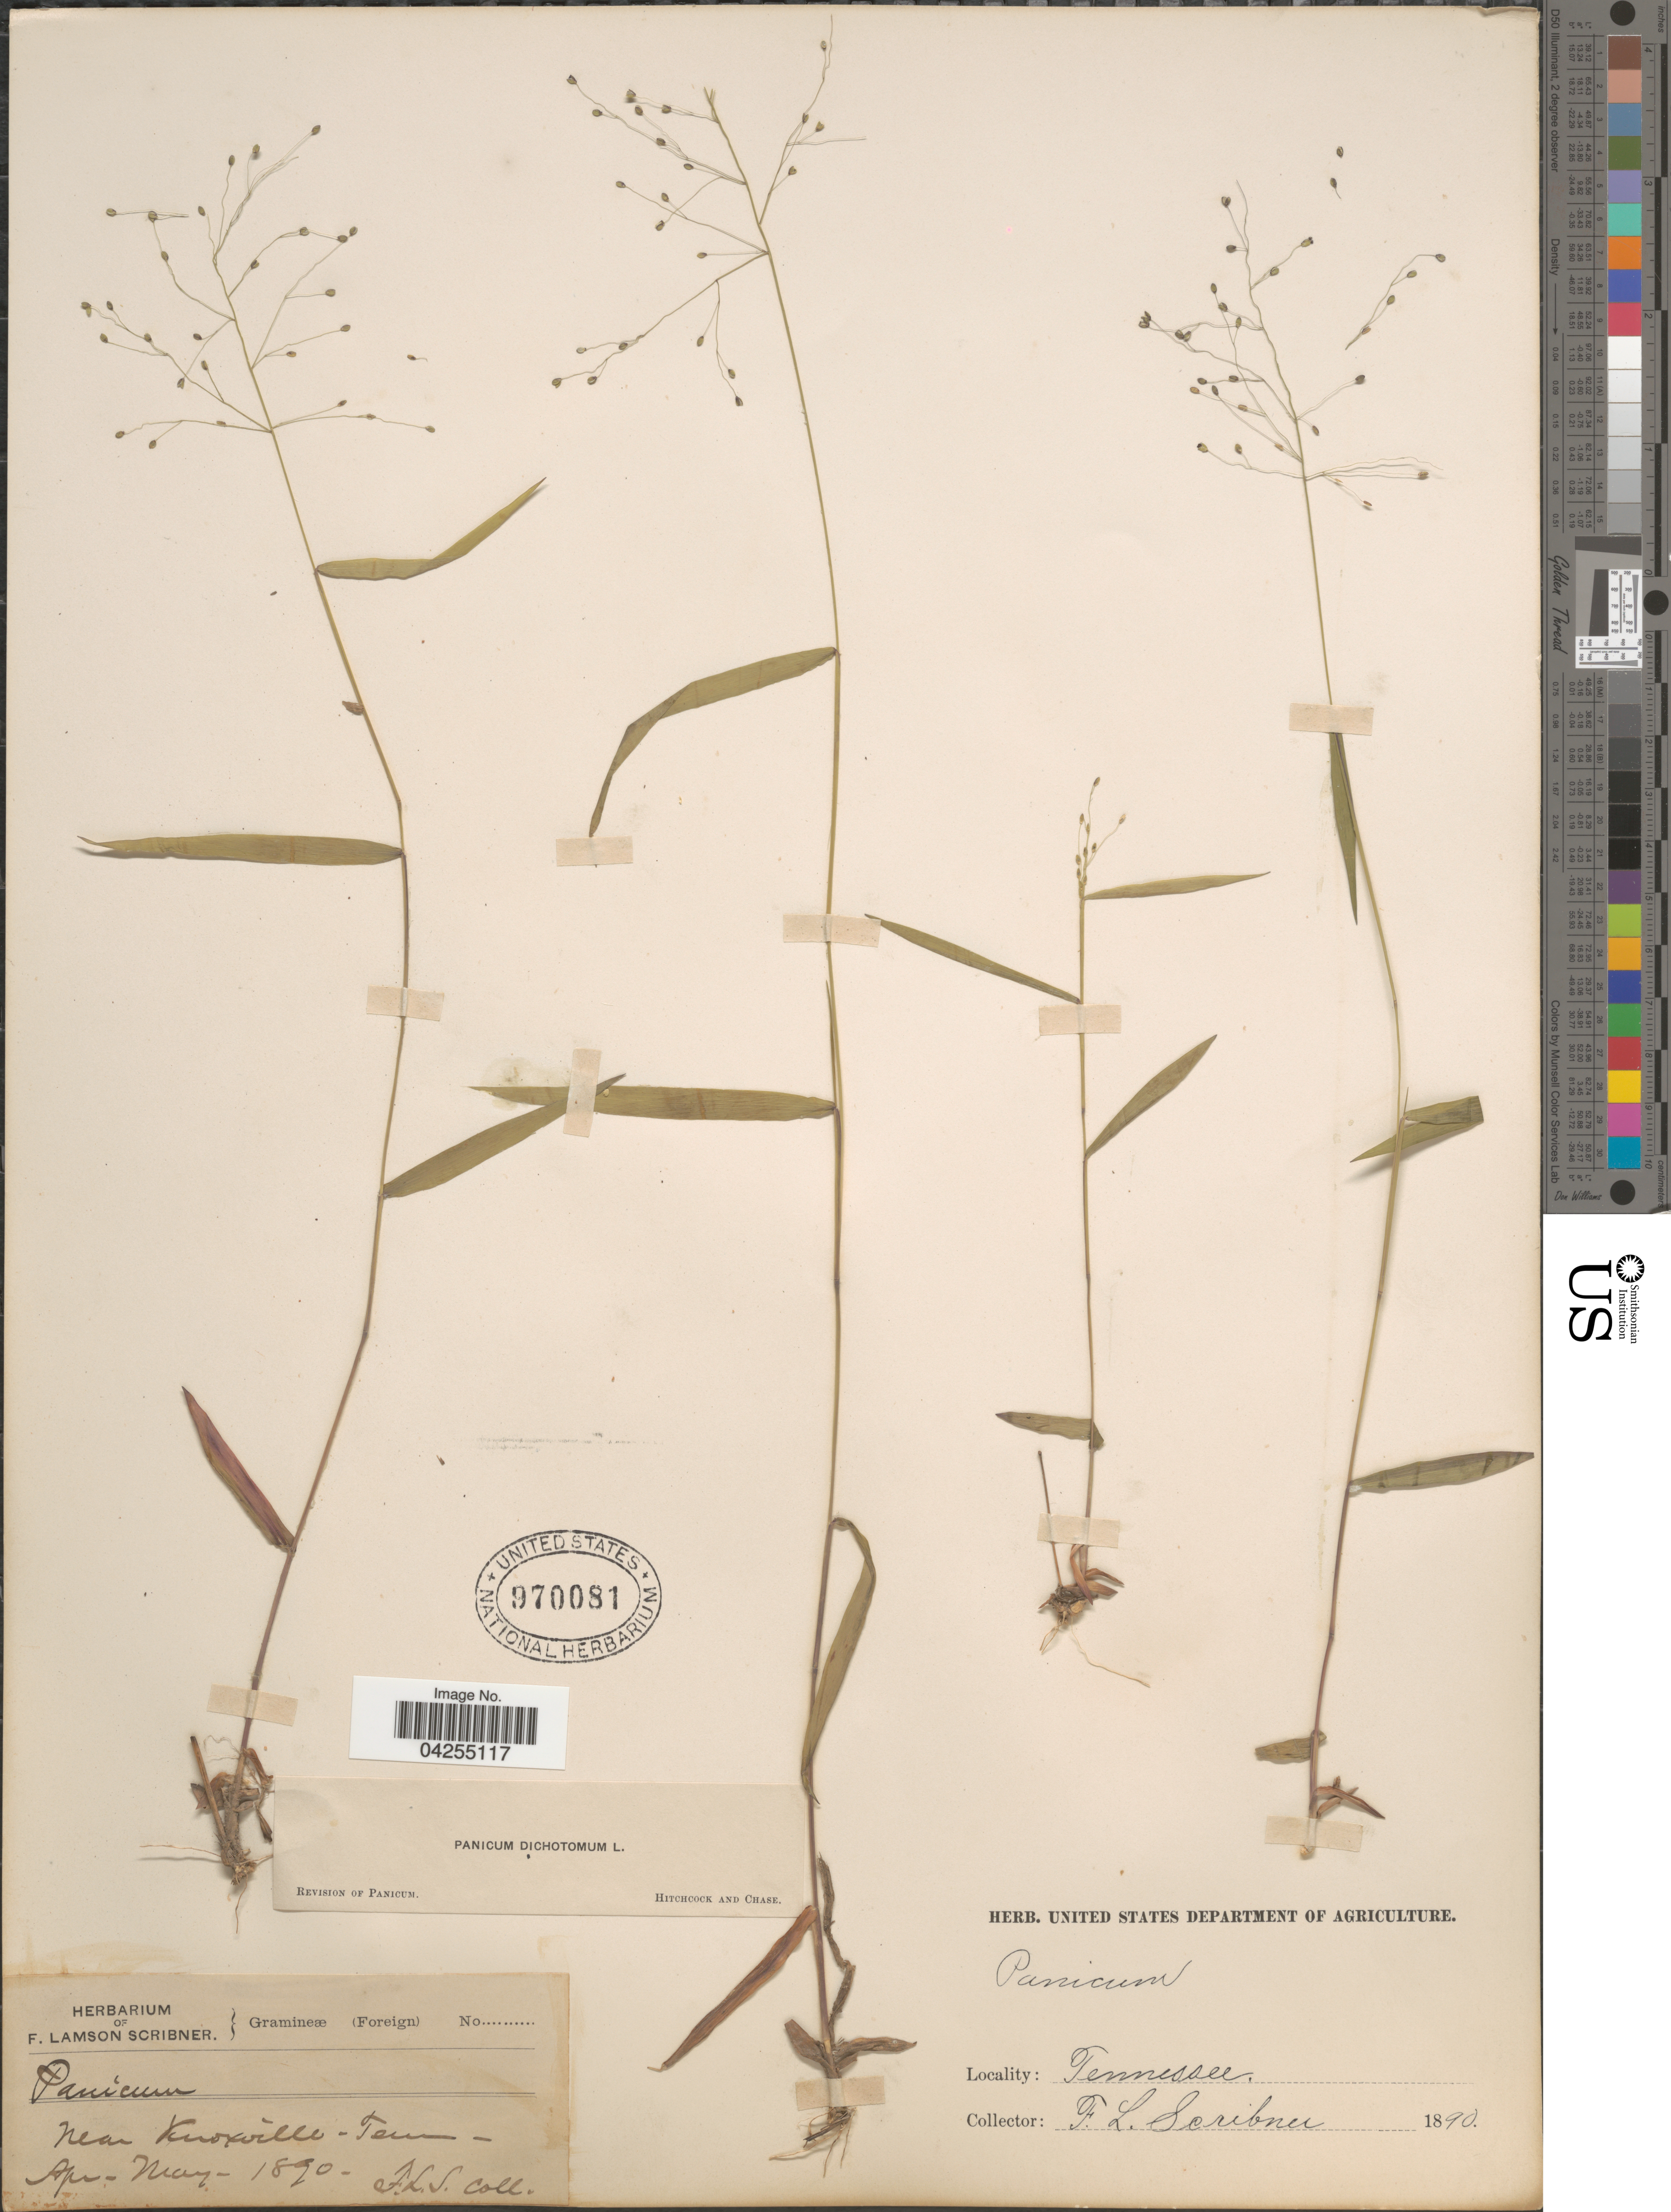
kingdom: Plantae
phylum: Tracheophyta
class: Liliopsida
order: Poales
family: Poaceae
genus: Dichanthelium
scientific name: Dichanthelium dichotomum var. dichotomum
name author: (L.) Gould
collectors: F. L. Scribner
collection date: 1890-04/1890-05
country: United States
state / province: Tennessee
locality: Near Knoxville.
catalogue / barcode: US 970081